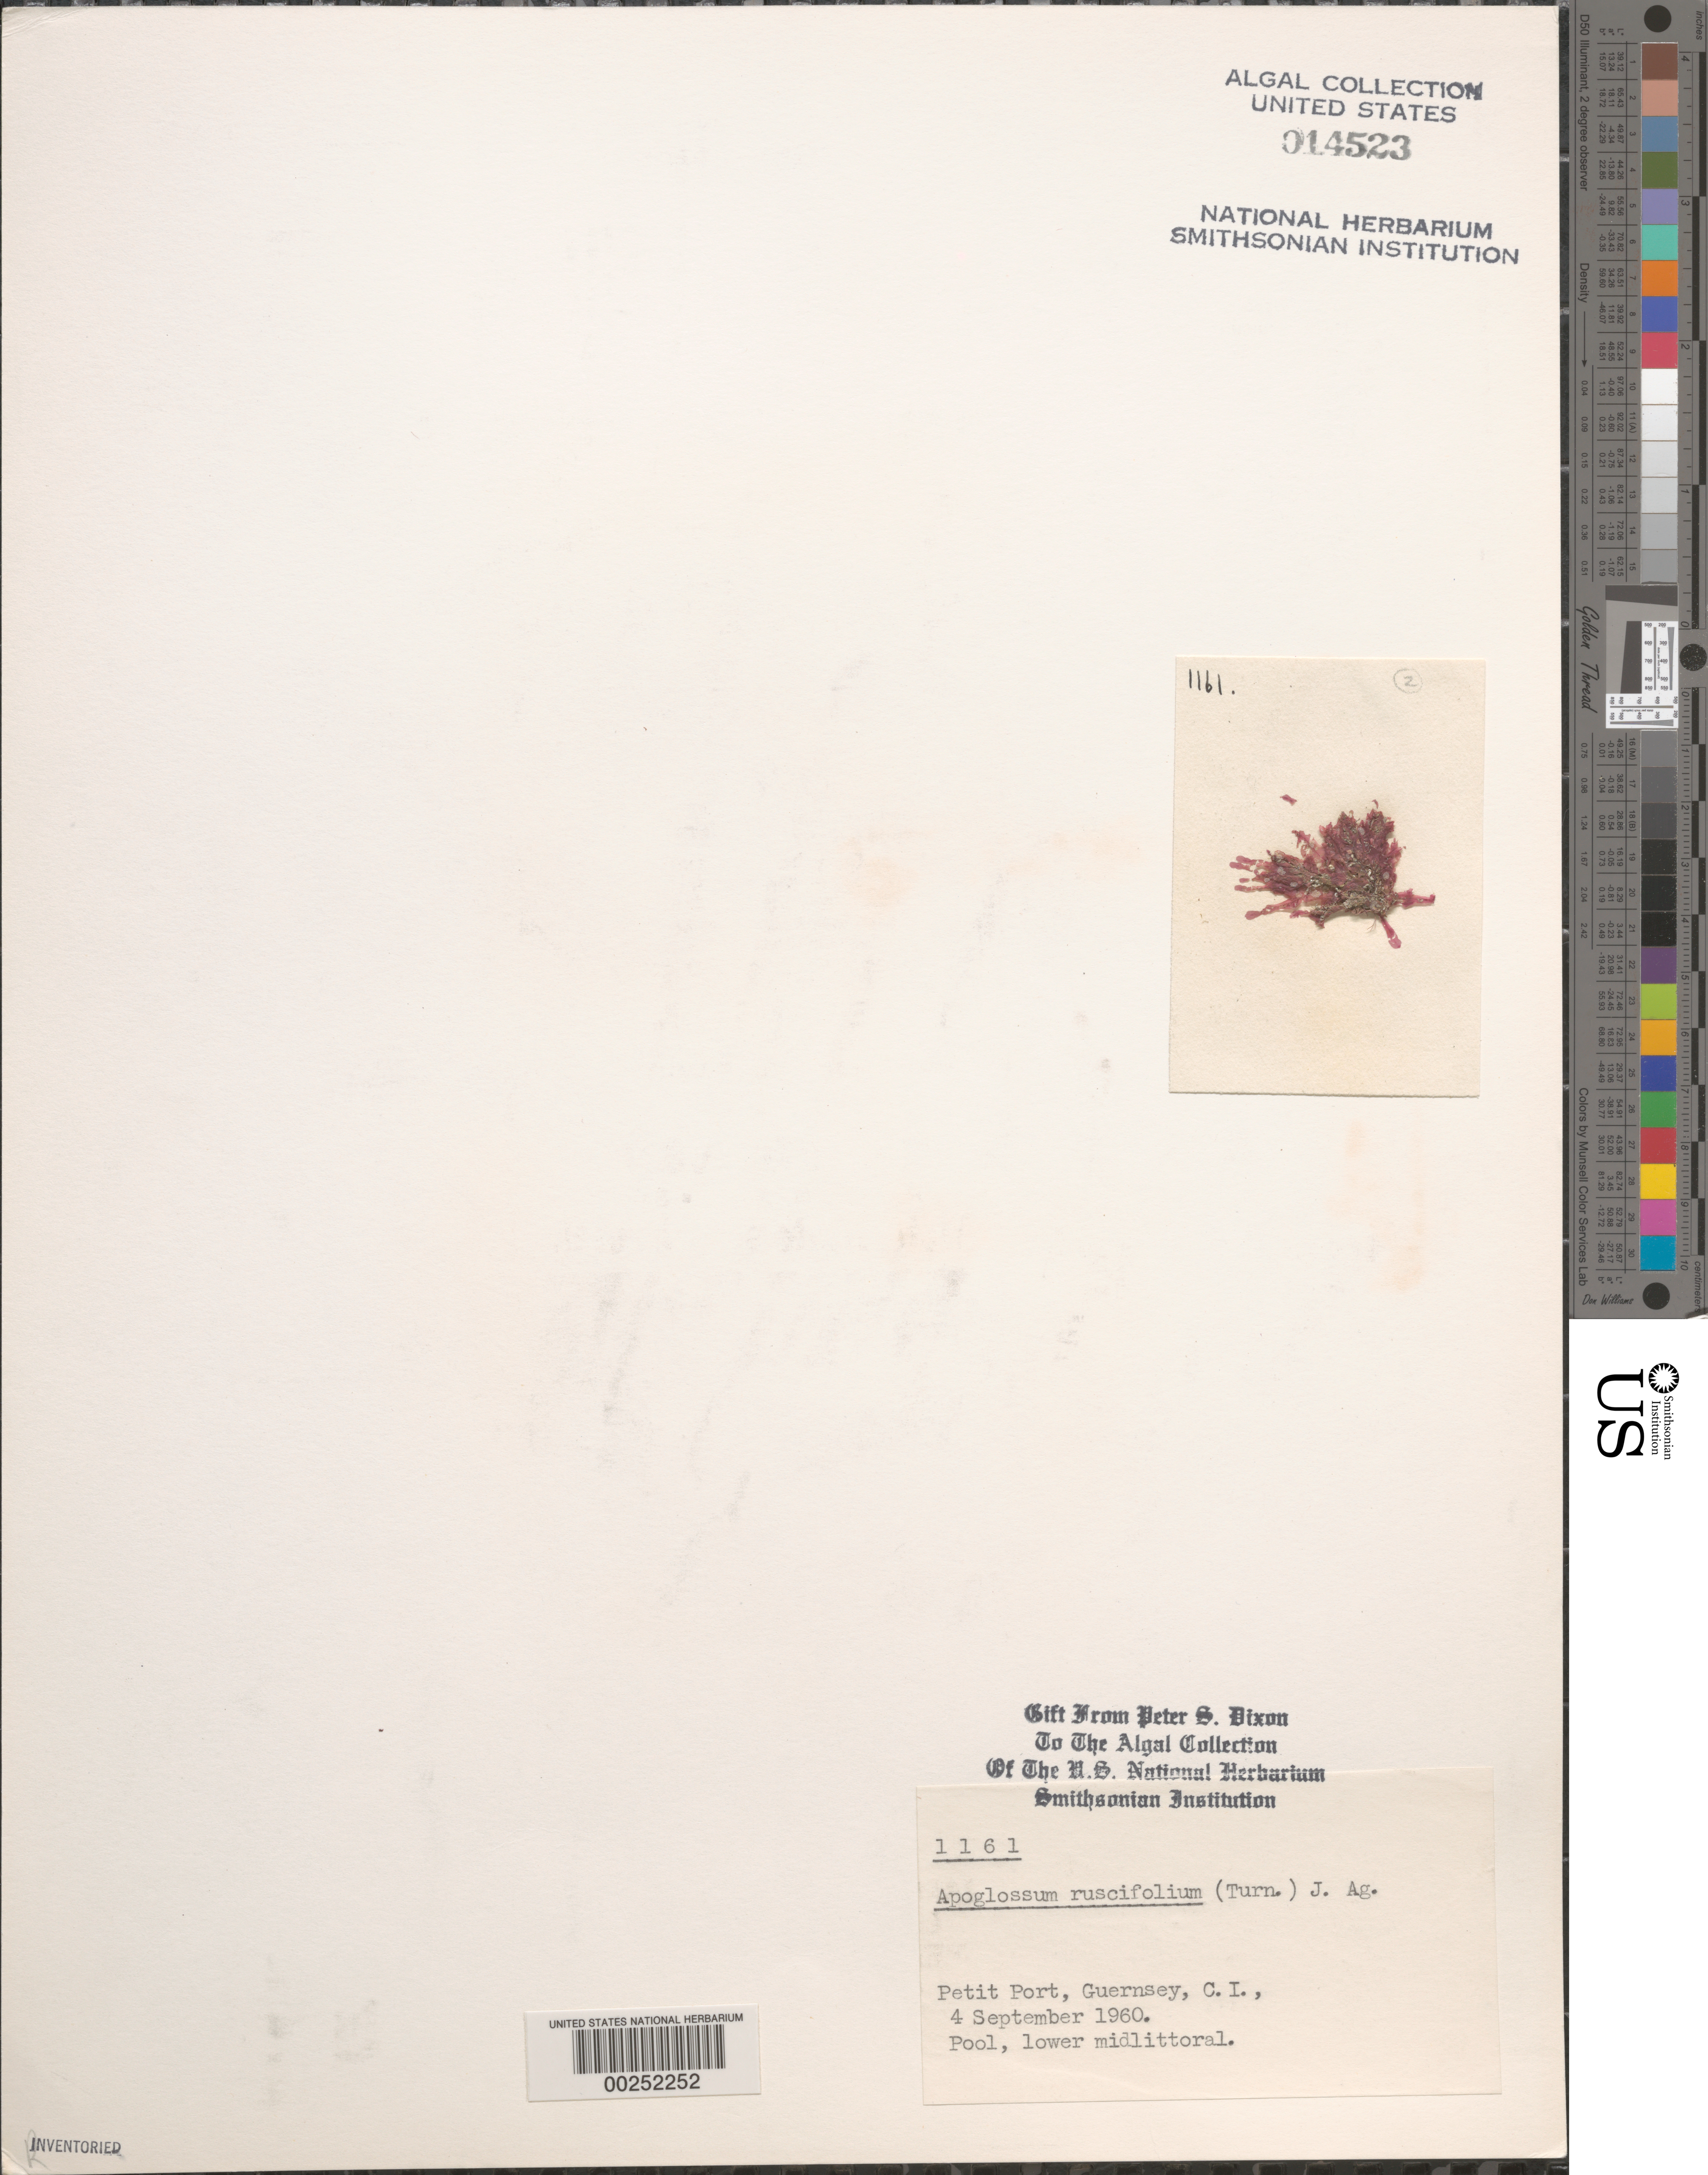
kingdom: Plantae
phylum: Rhodophyta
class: Florideophyceae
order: Ceramiales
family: Delesseriaceae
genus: Apoglossum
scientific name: Apoglossum ruscifolium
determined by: Dixon, P. S.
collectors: P. S. Dixon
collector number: PSD 1161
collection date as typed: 04 Sep 1960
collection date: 1960-09-04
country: United Kingdom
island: Guernsey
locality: Petit Port. Bailiwick of Guernsey.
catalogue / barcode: US 14523